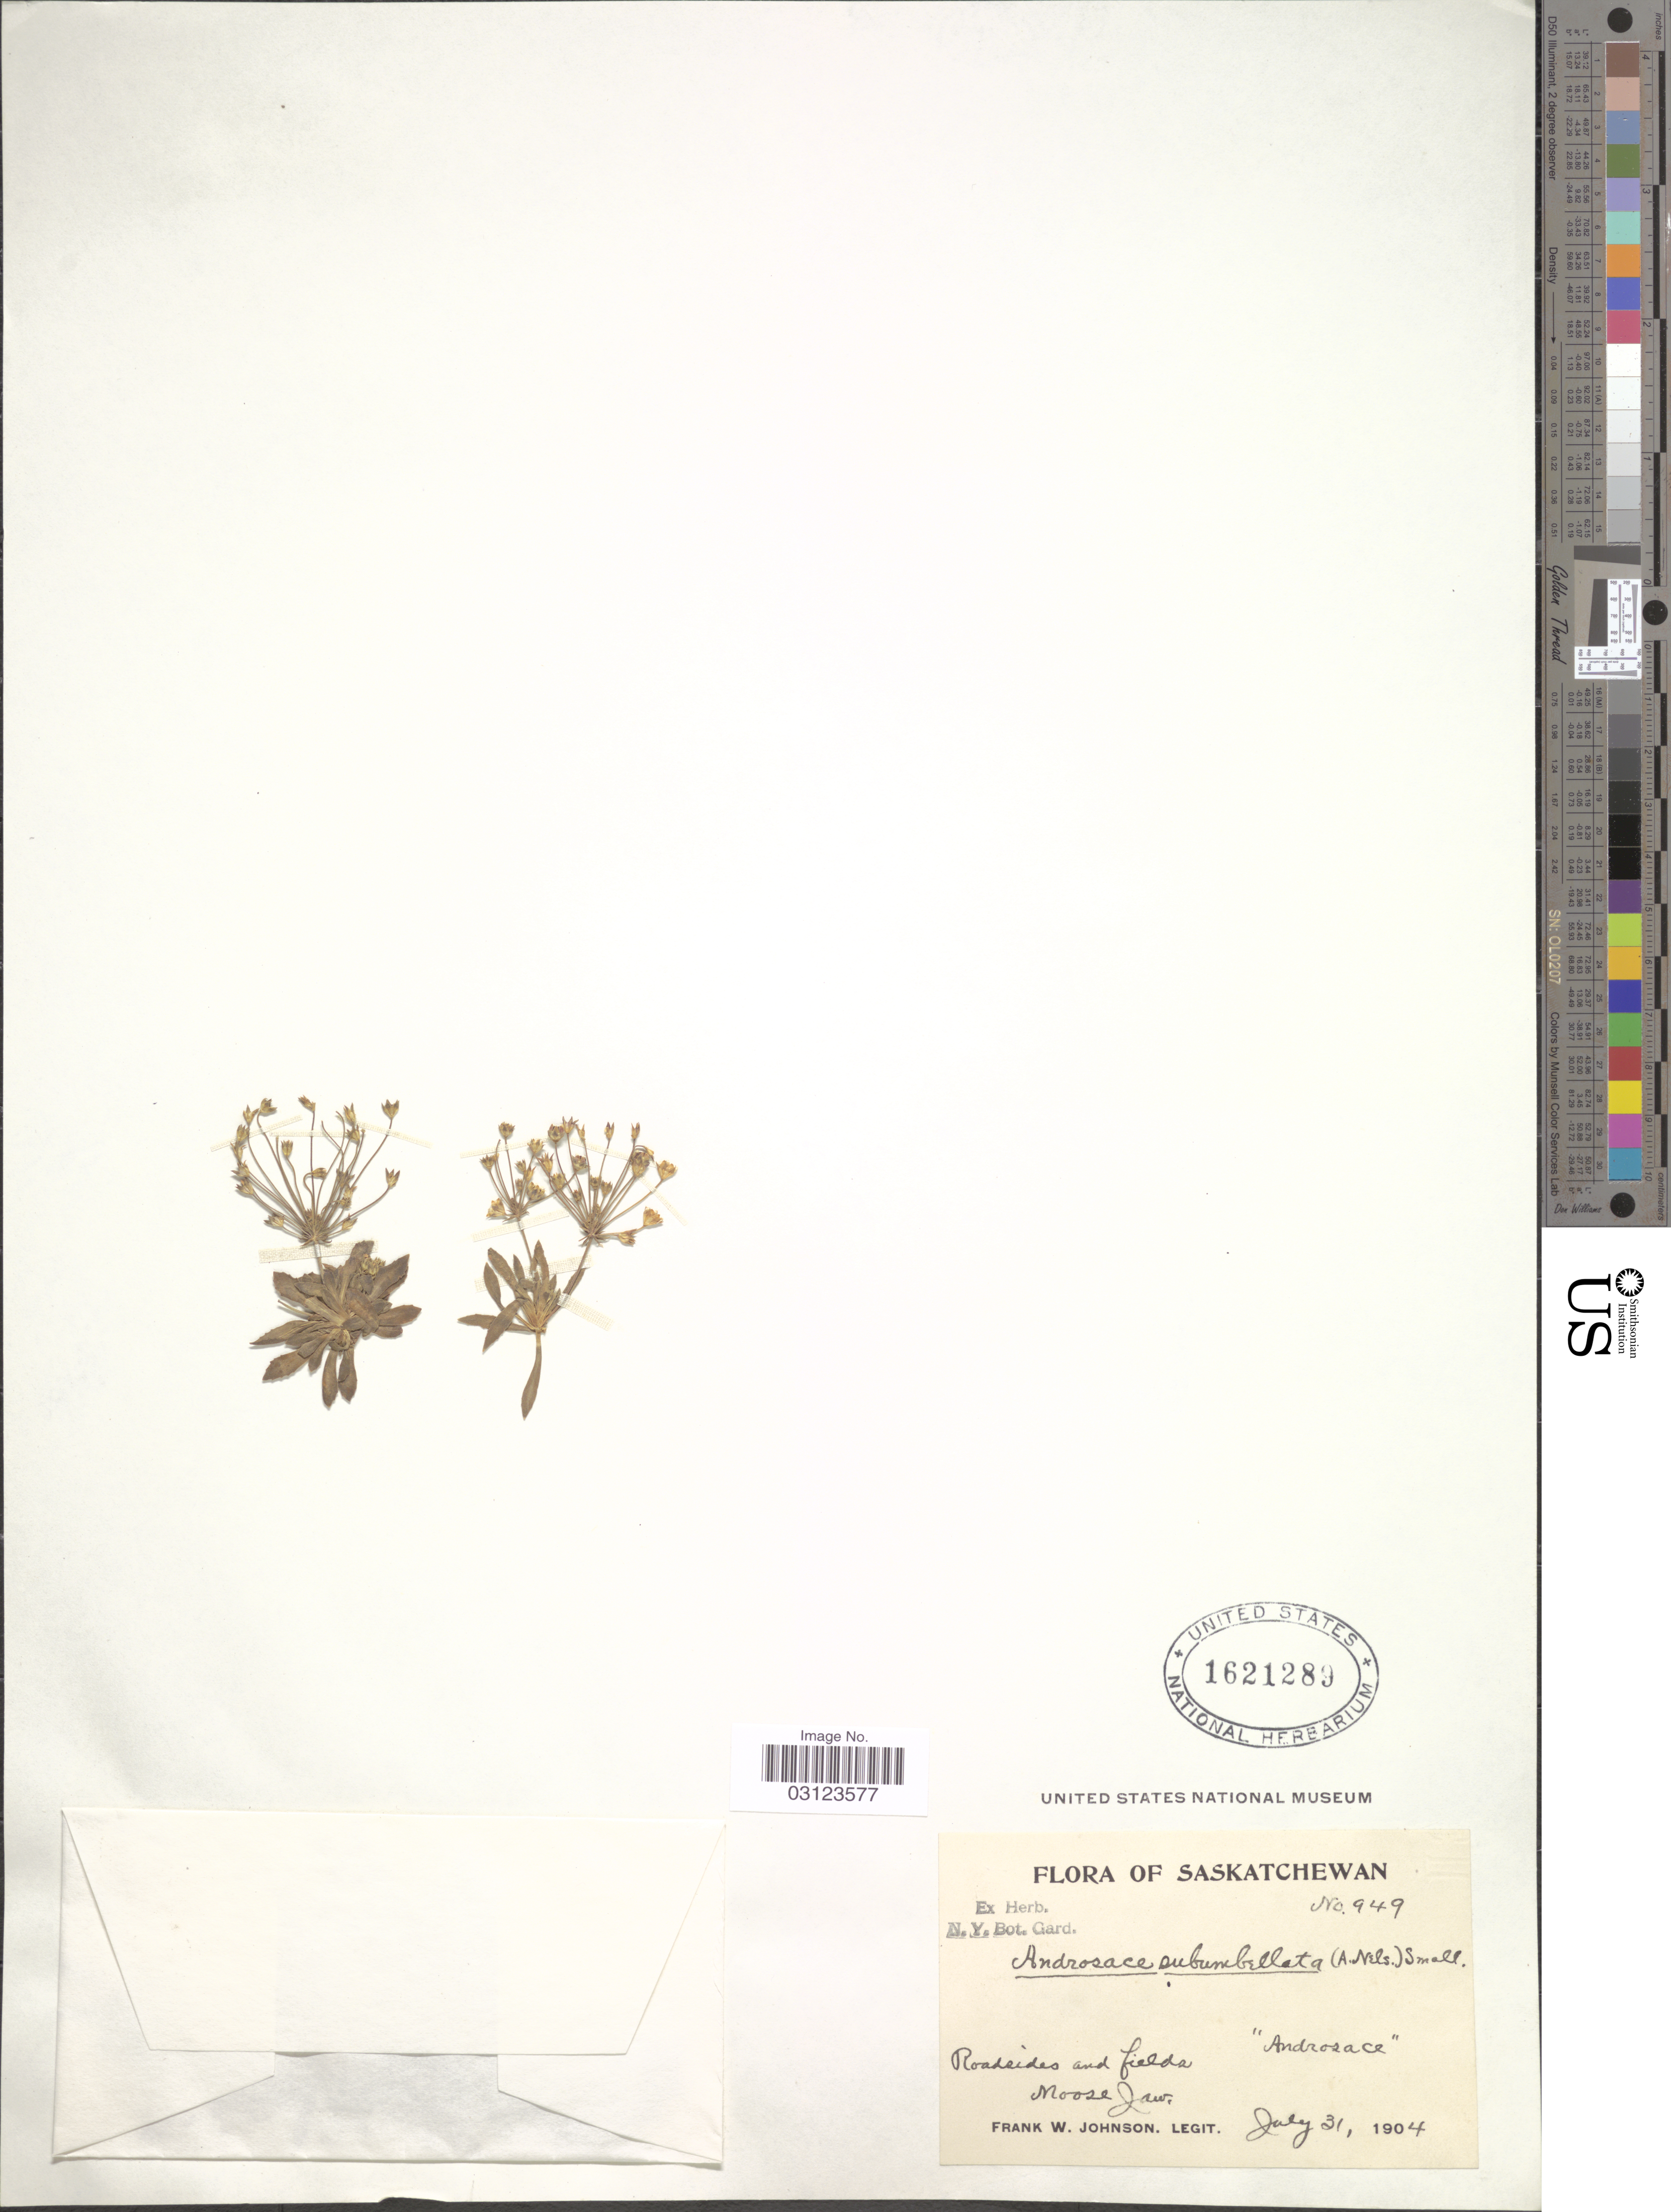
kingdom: Plantae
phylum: Tracheophyta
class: Magnoliopsida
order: Ericales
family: Primulaceae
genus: Androsace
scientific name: Androsace septentrionalis var. puberulenta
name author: (Rydb.) R. Knuth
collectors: F. W. Johnson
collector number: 949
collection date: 1904-07-31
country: Canada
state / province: Saskatchewan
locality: Roadsides and fields Moose Jaw.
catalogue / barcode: US 1621289